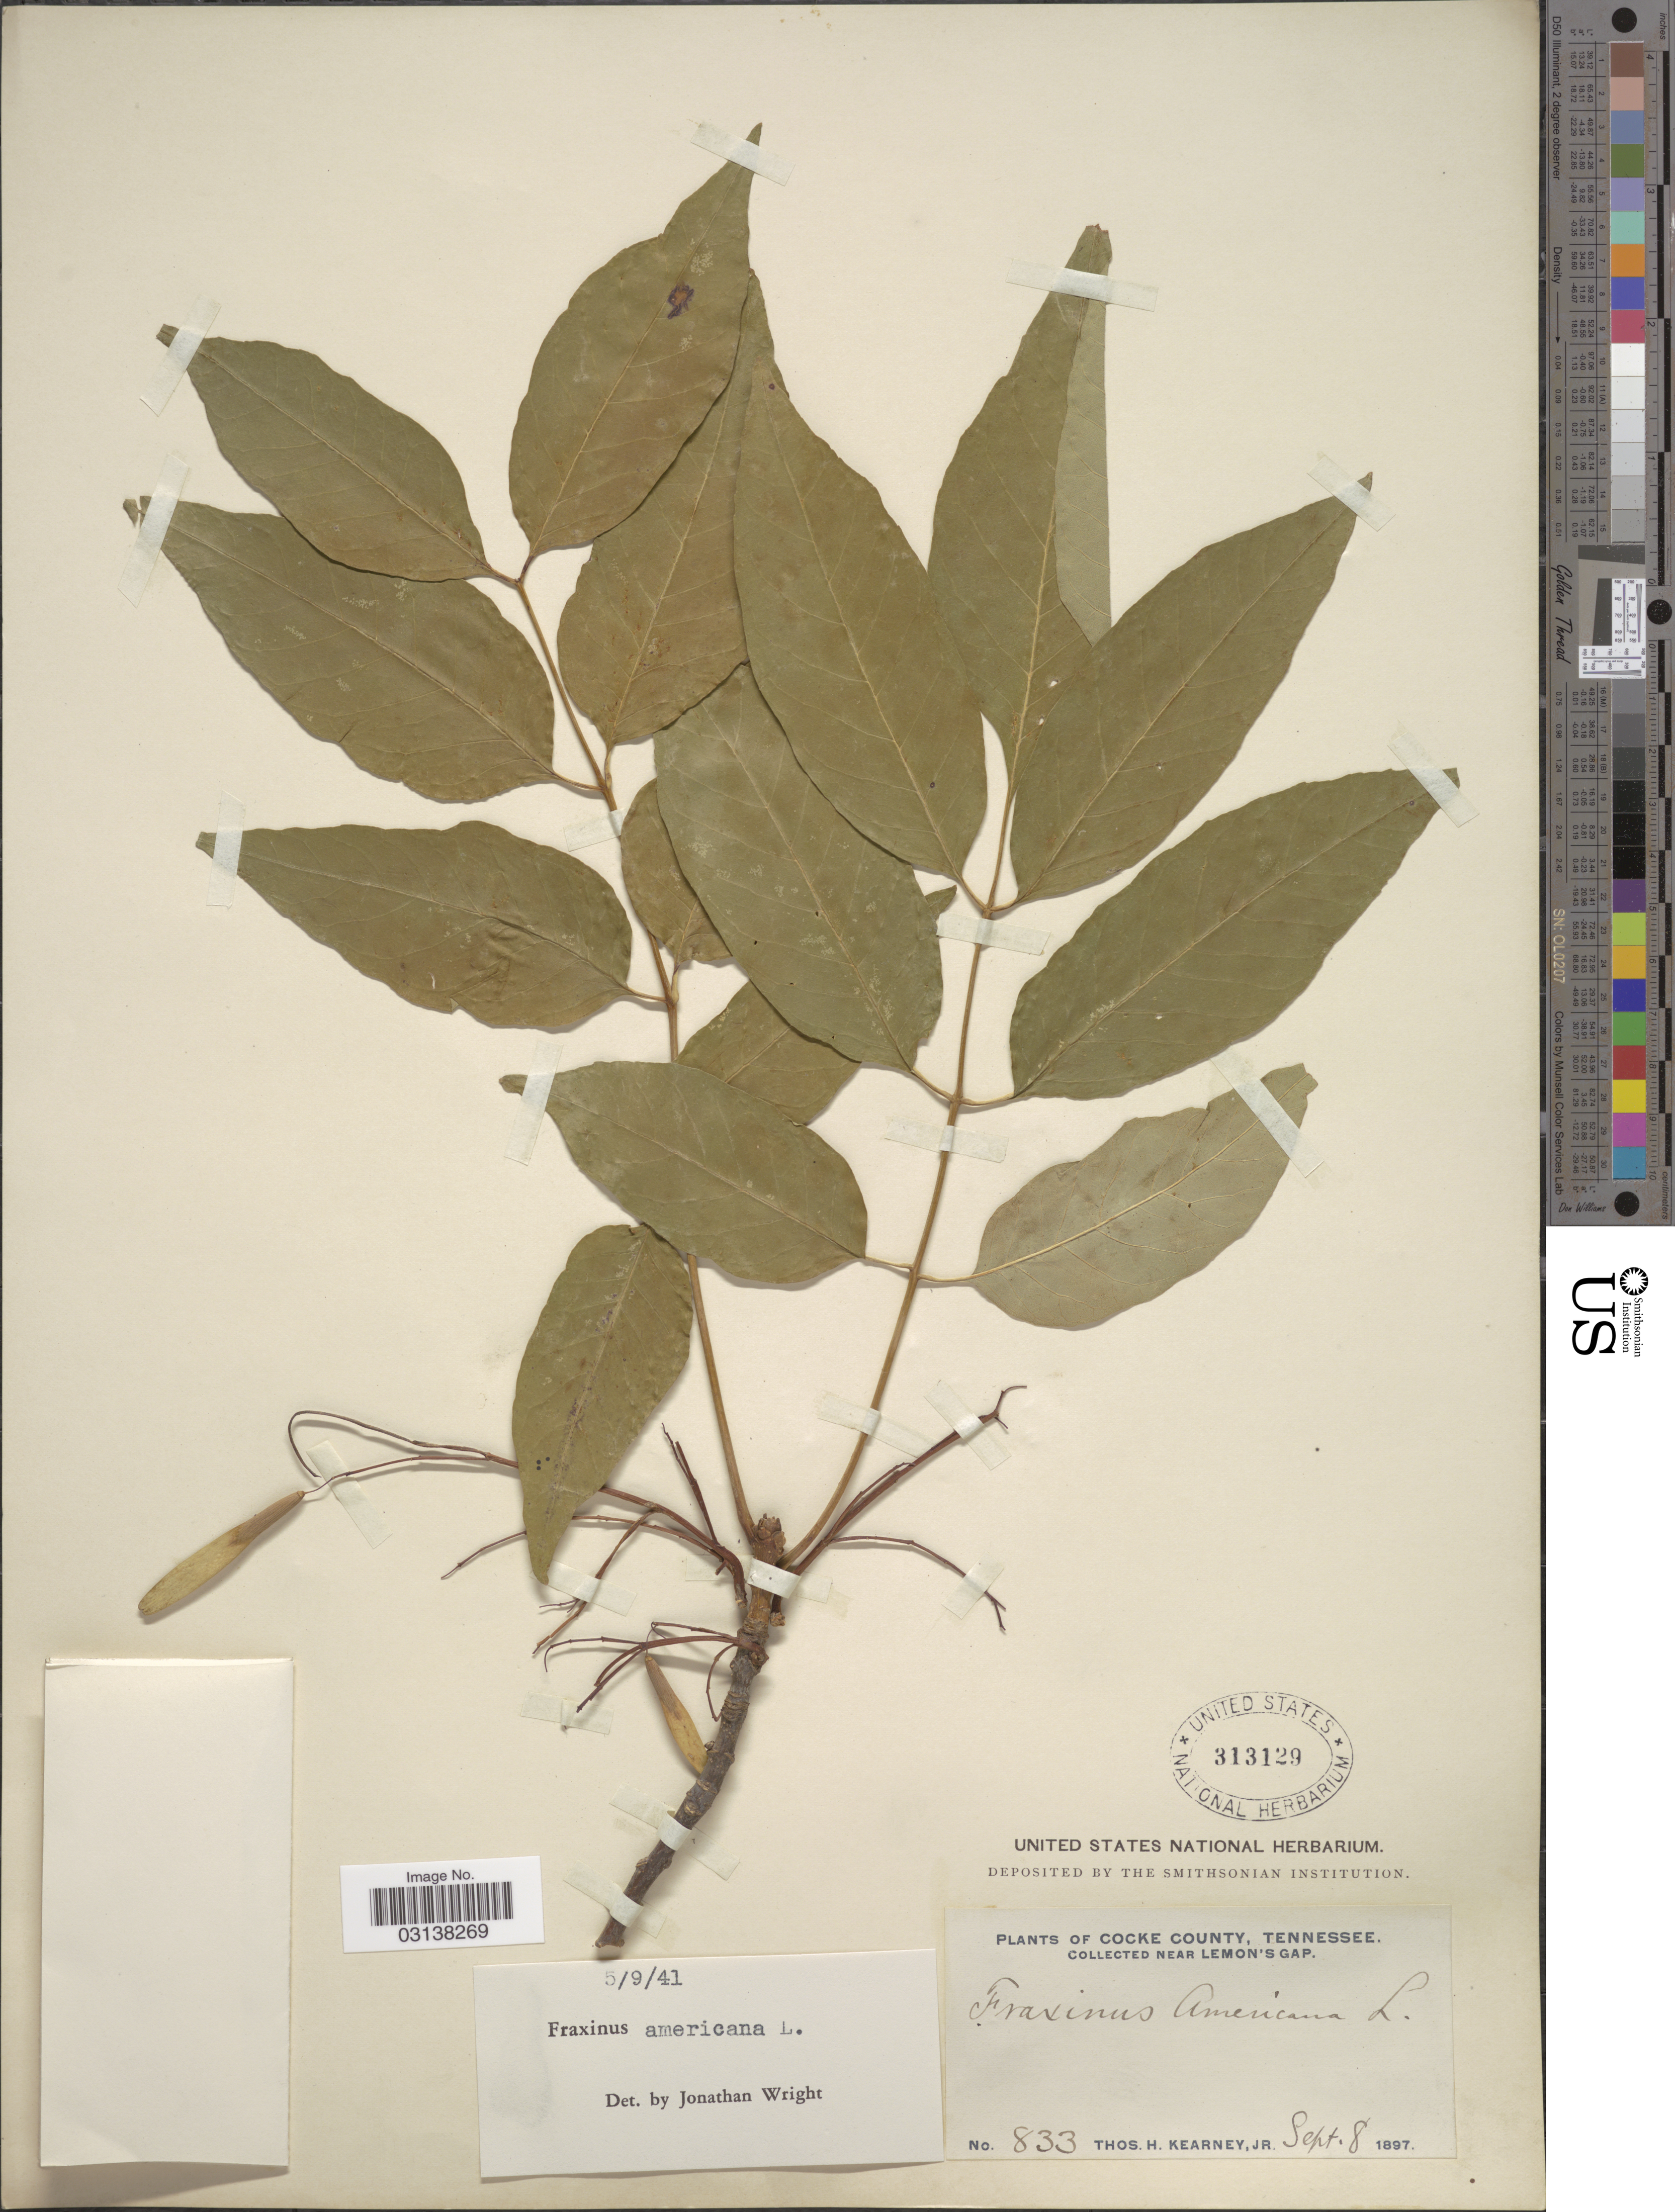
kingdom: Plantae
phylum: Tracheophyta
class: Magnoliopsida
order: Lamiales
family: Oleaceae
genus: Fraxinus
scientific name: Fraxinus americana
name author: L.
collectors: T. H. Kearney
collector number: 833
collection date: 1897-09-08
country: United States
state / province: Tennessee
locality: Cocke County. Collected near Lemon's Gap.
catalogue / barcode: US 313129